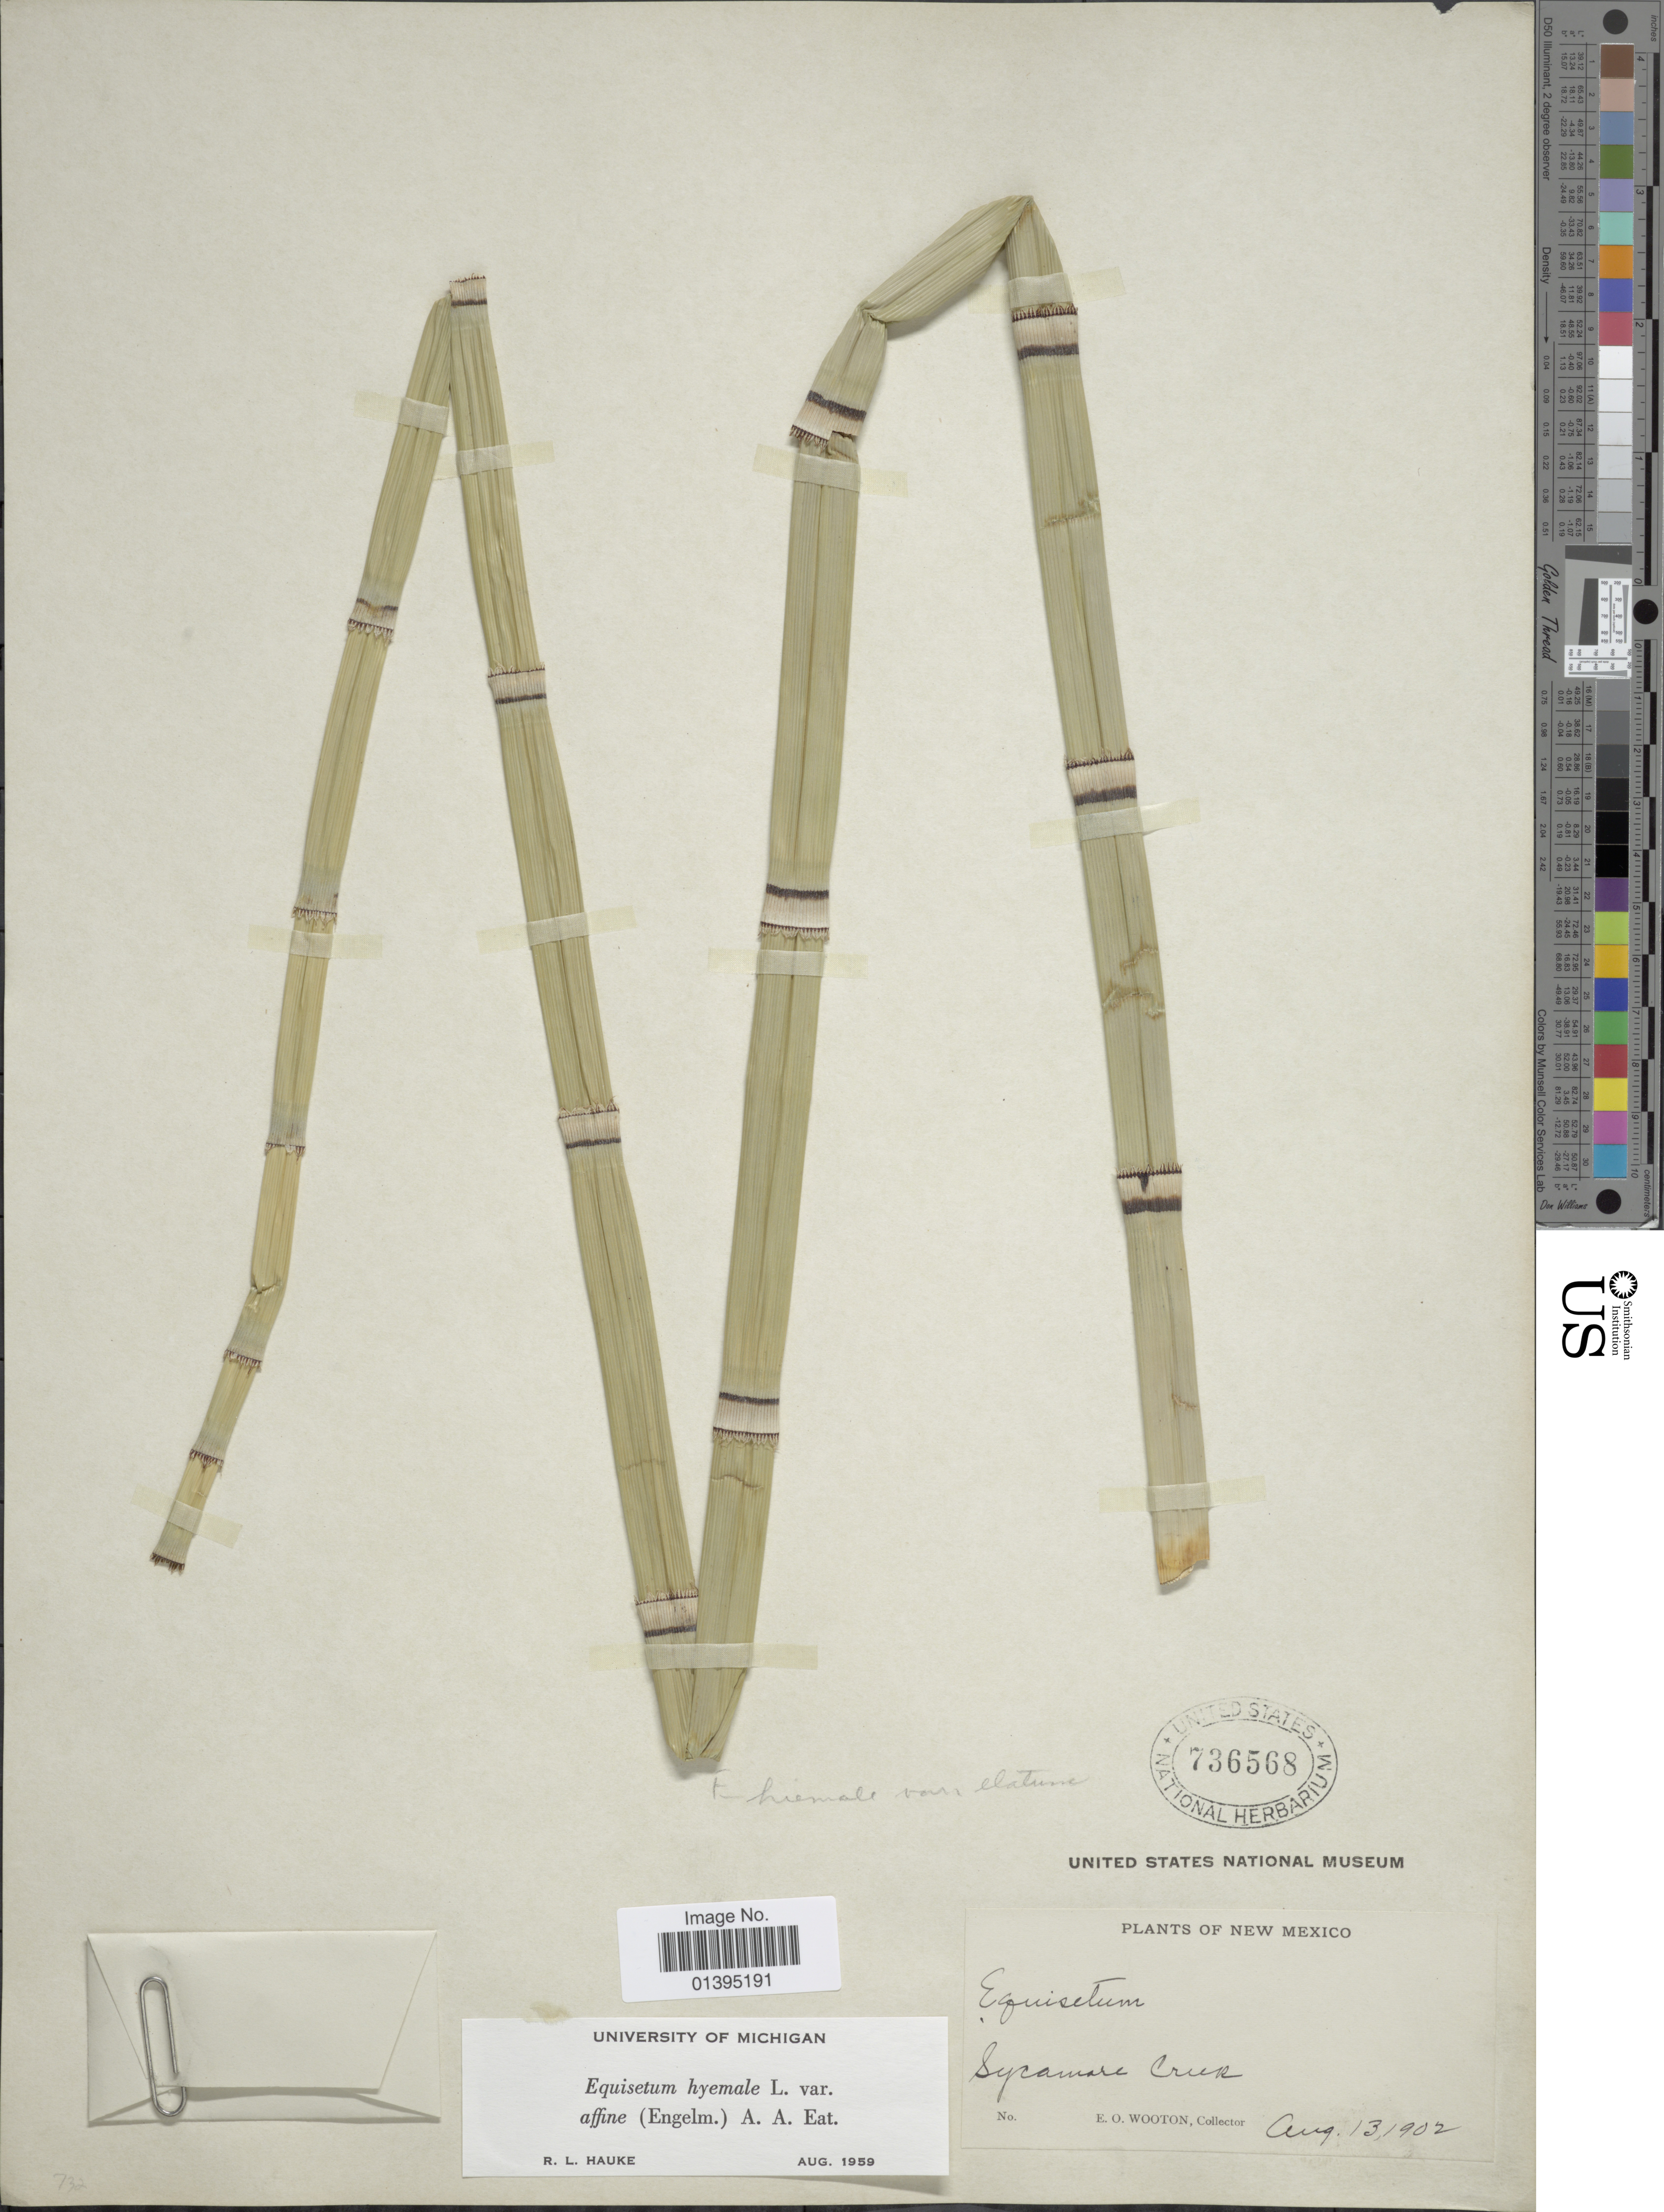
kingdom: Plantae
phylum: Tracheophyta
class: Polypodiopsida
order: Equisetales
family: Equisetaceae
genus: Equisetum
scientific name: Equisetum hyemale var. affine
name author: (Engelm.) A.A. Eaton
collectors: E. O. Wooton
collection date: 1902-08-13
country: United States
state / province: New Mexico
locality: Sycamore Creek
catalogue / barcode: US 736568